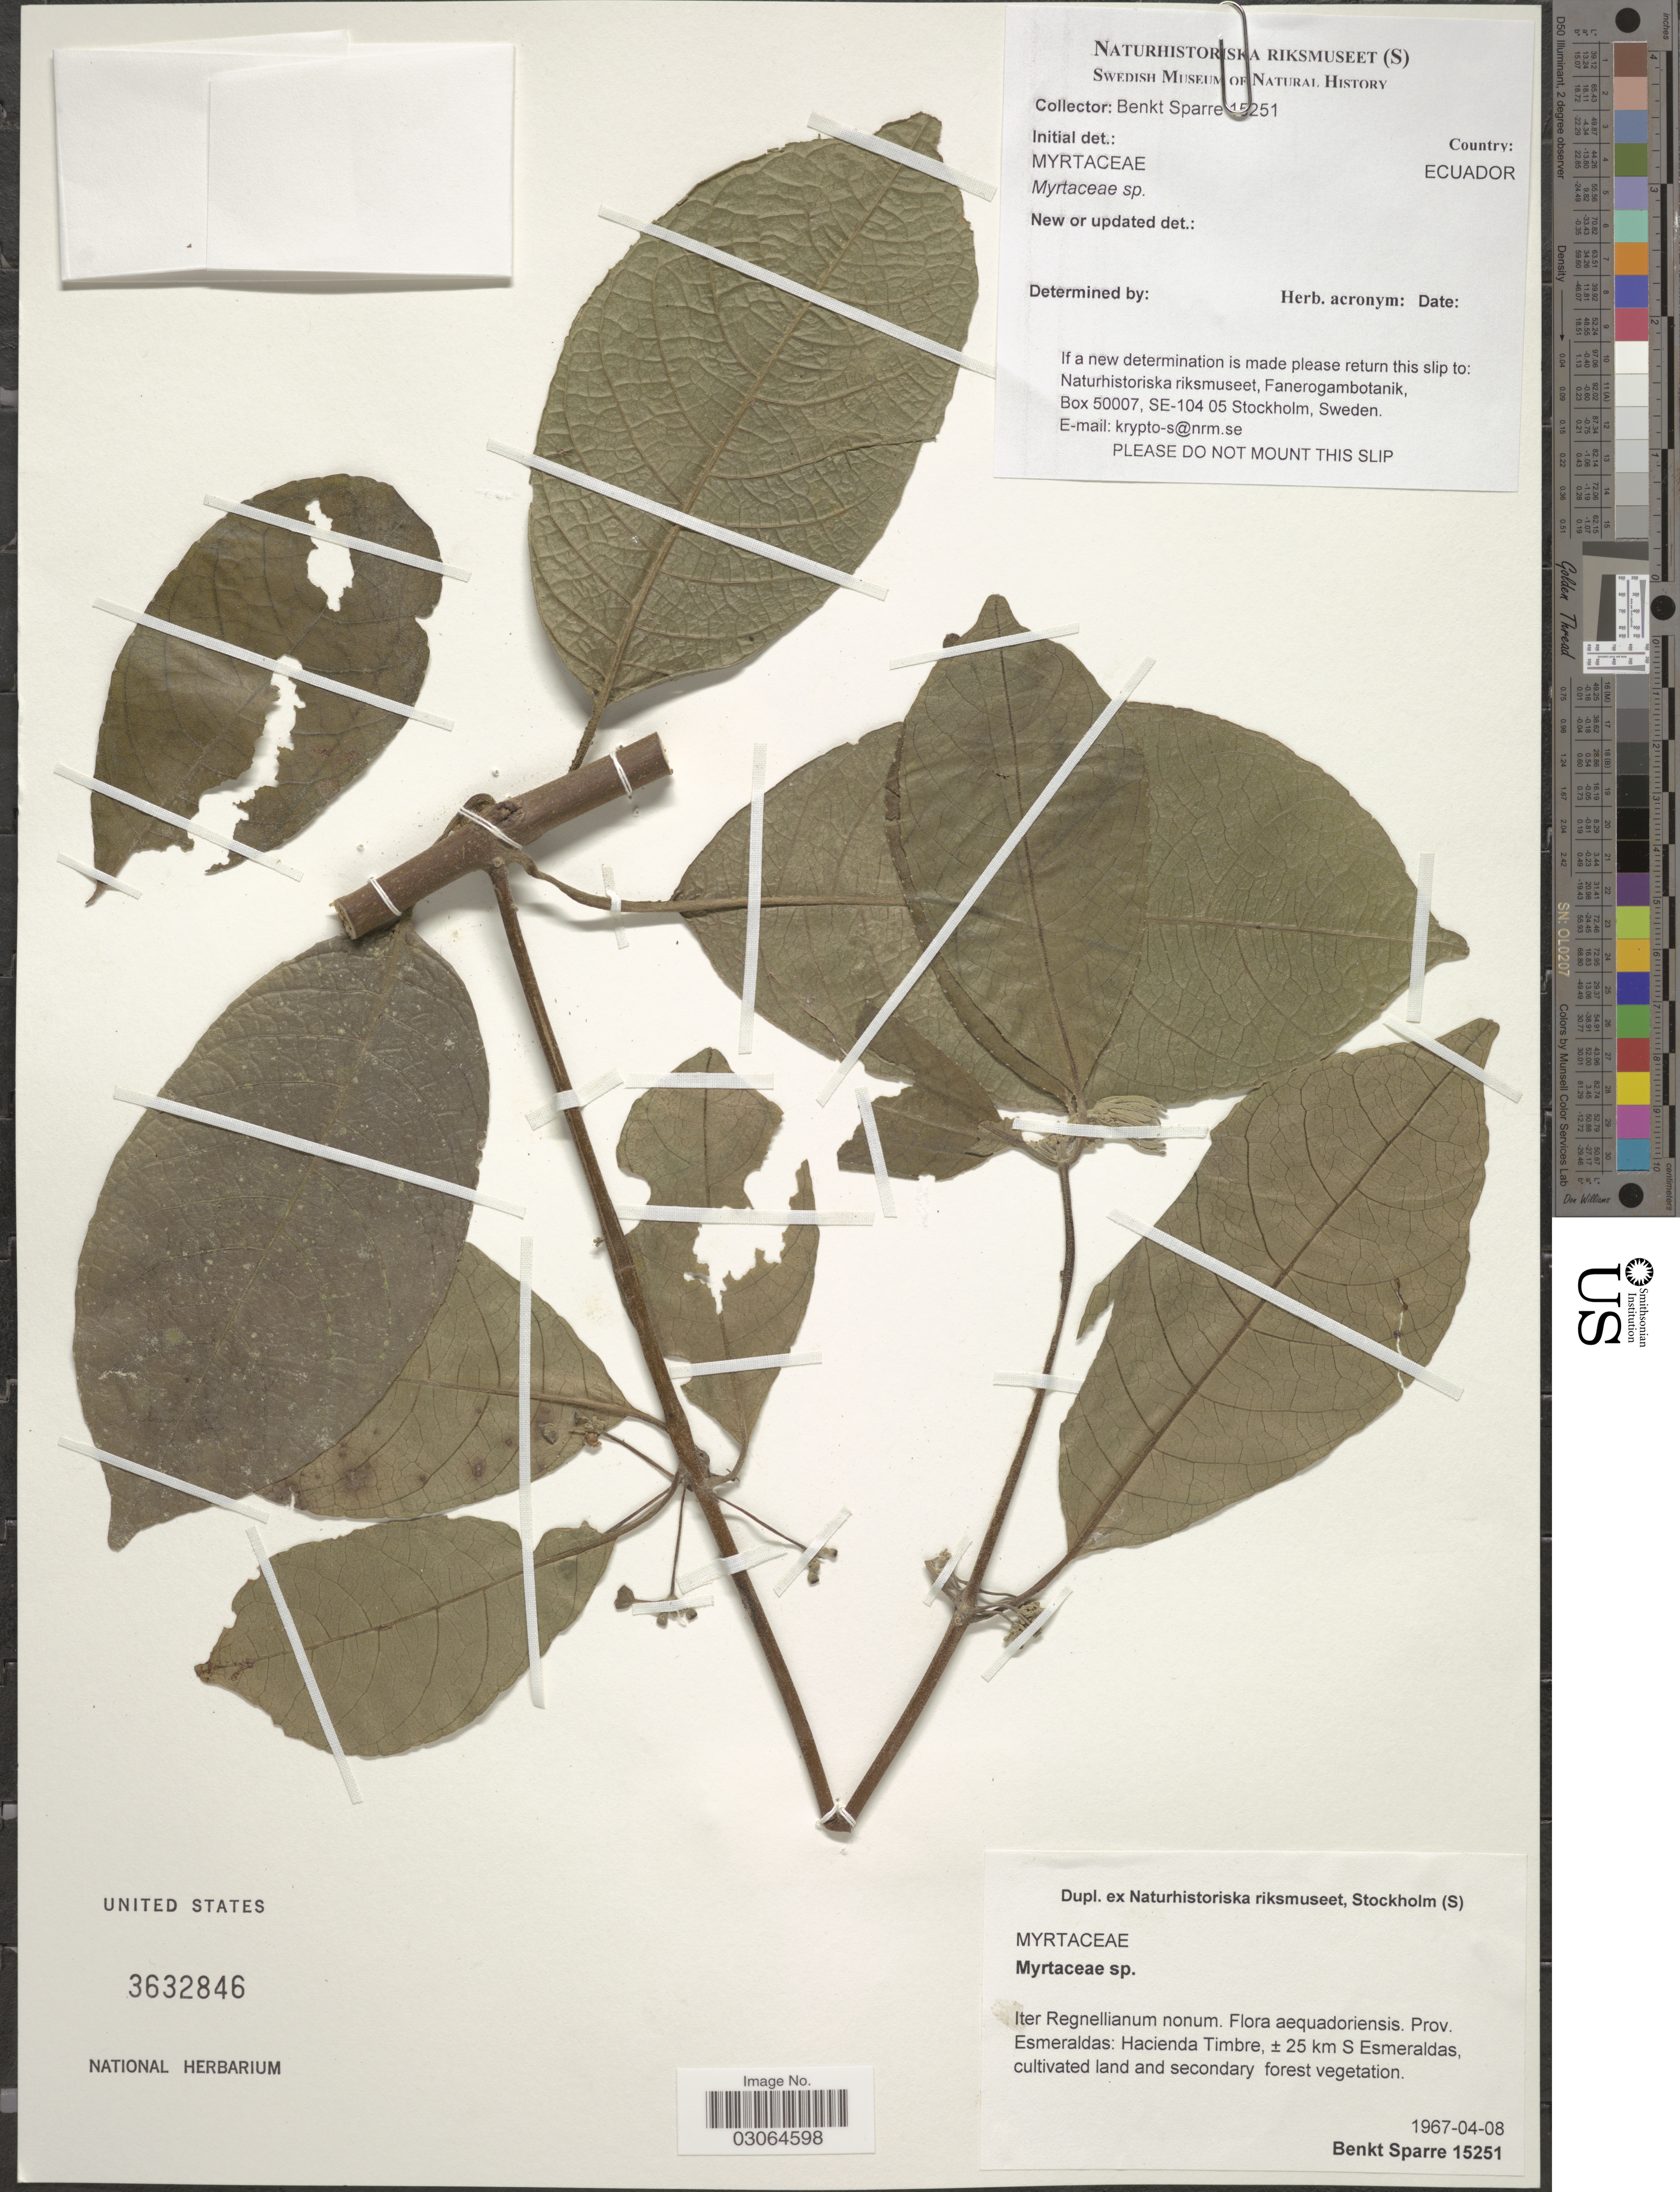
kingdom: Plantae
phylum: Tracheophyta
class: Magnoliopsida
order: Myrtales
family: Myrtaceae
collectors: B. Sparre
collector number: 15251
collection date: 1967-04-08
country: Ecuador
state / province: Esmeraldas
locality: Hacienda Timbre, ± 25 km S Esmeraldas.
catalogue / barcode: US 3632846